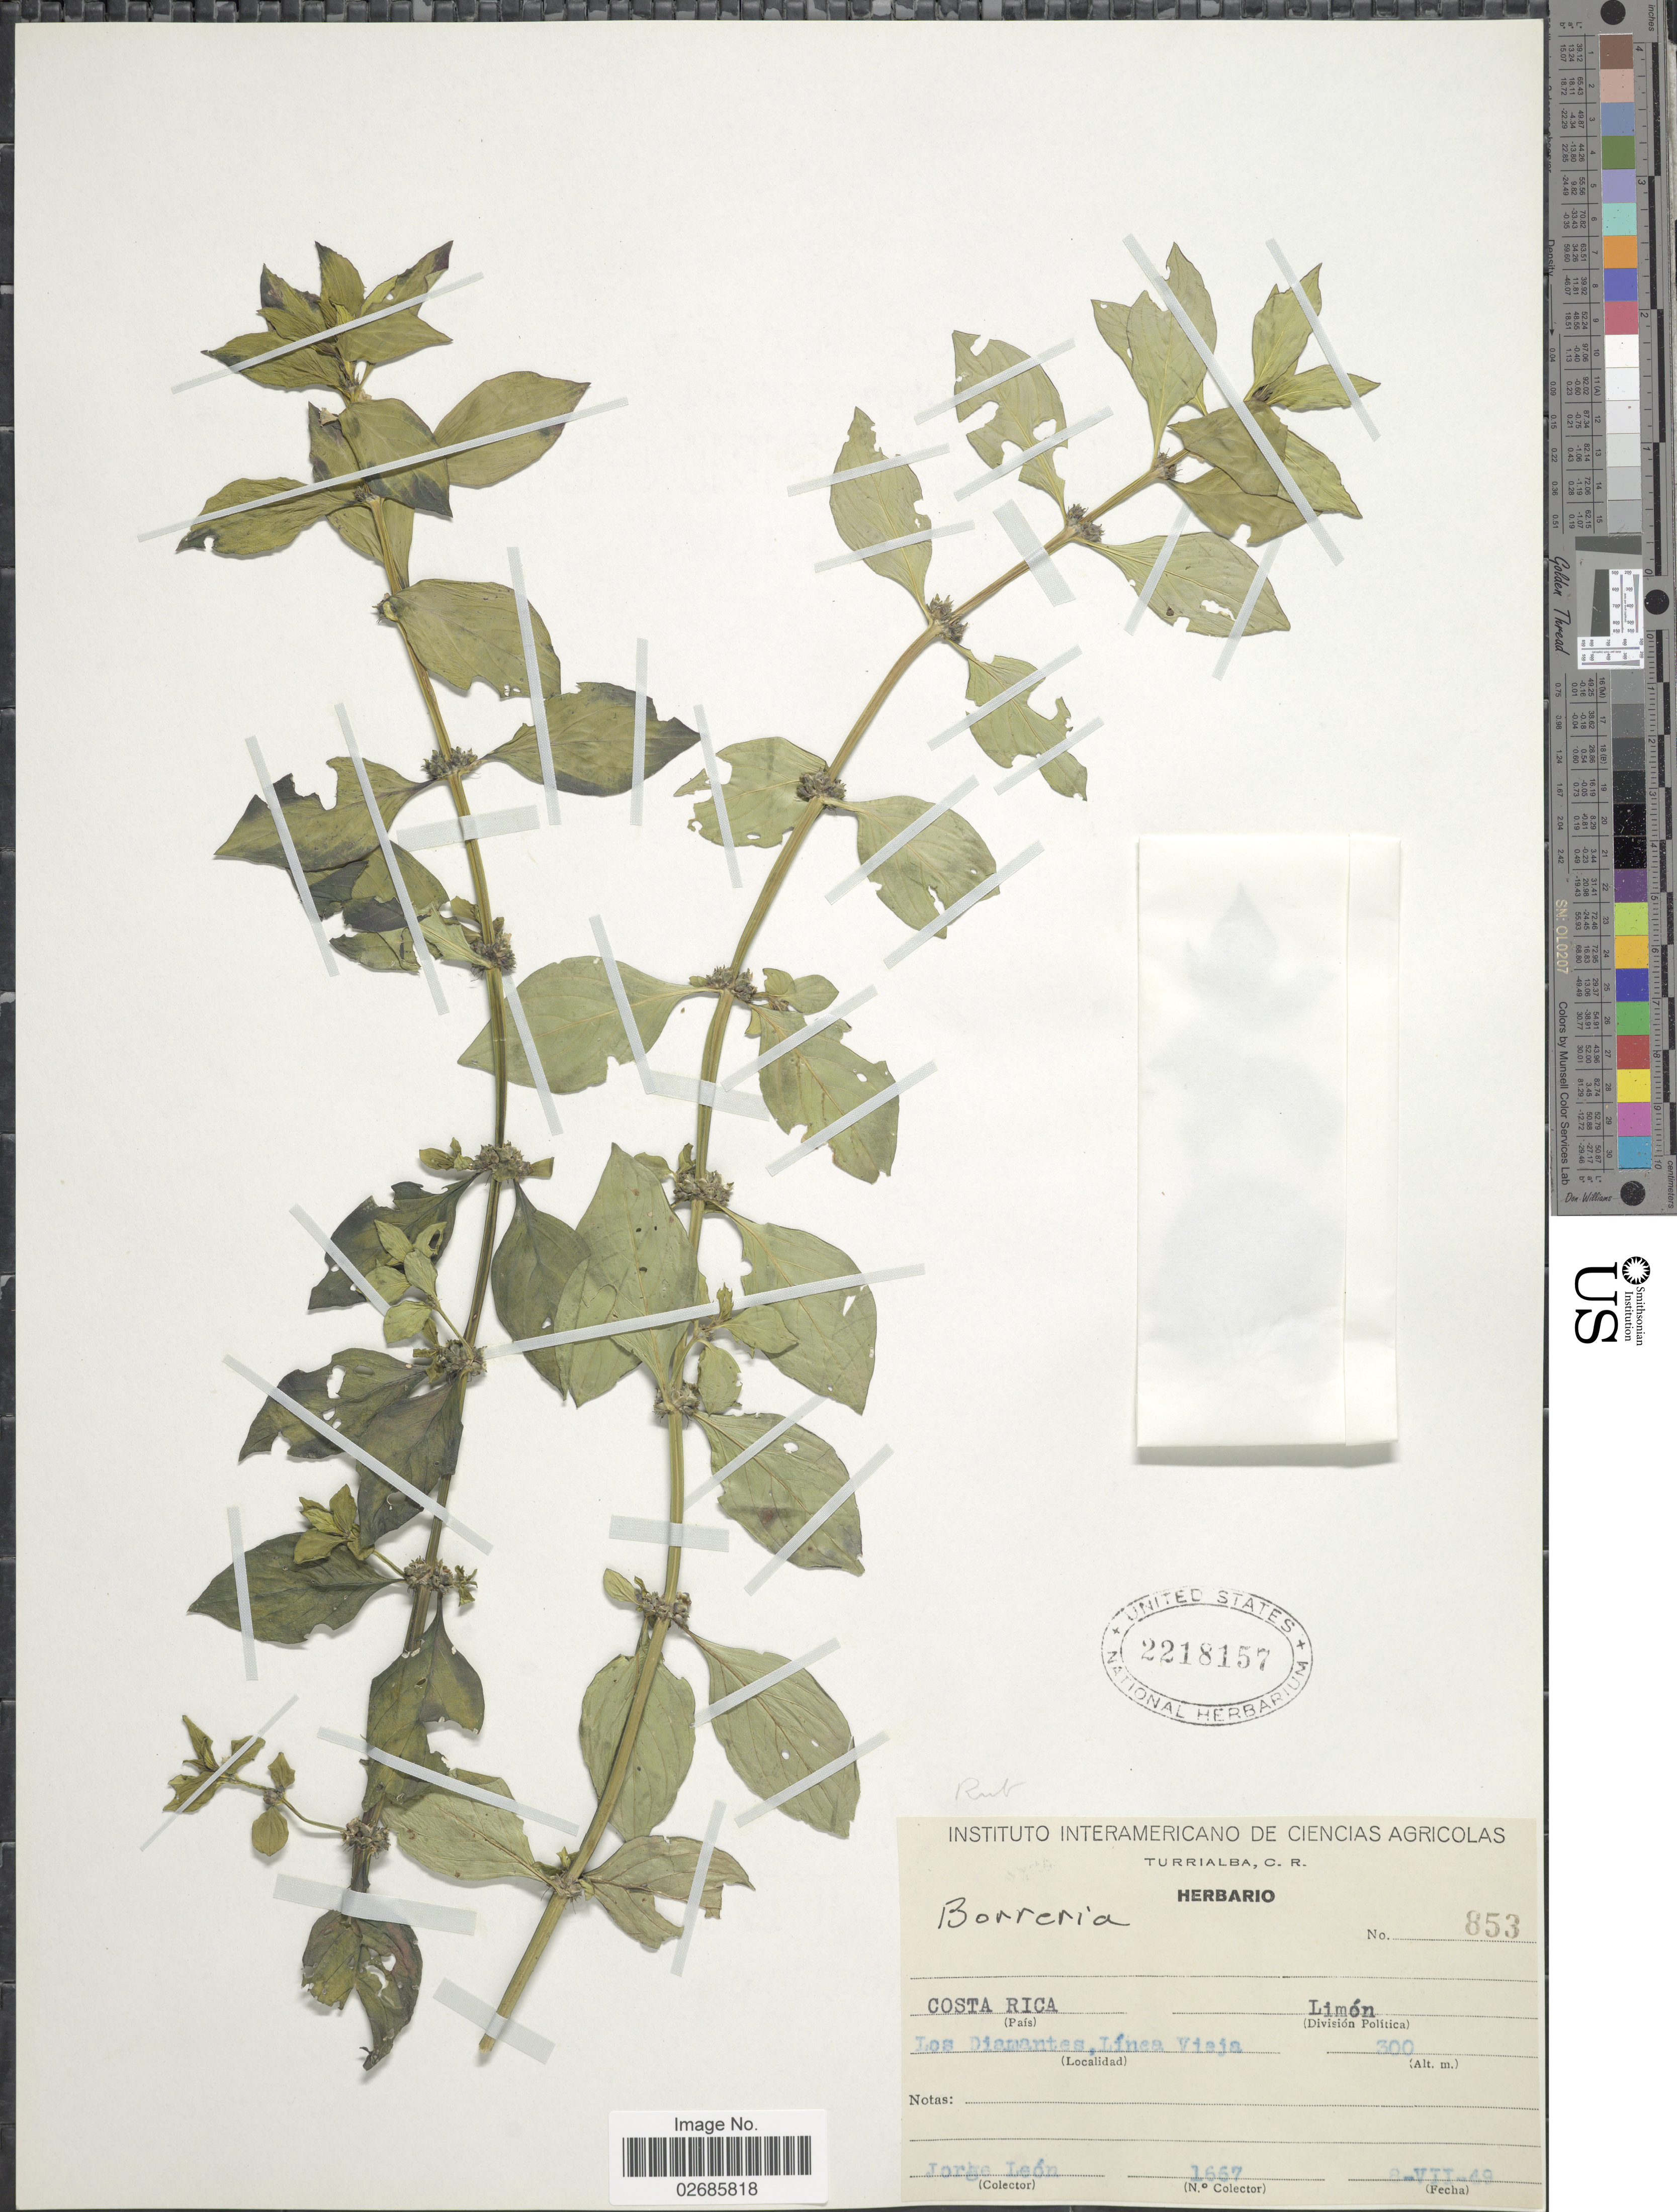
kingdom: Plantae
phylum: Tracheophyta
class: Magnoliopsida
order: Gentianales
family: Rubiaceae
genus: Borreria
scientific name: Borreria sp.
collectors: J. León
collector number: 1667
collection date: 1949-07-08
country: Costa Rica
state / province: Limón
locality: División Política) Los Diamantes, Línea Vieja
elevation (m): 300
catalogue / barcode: US 2218157